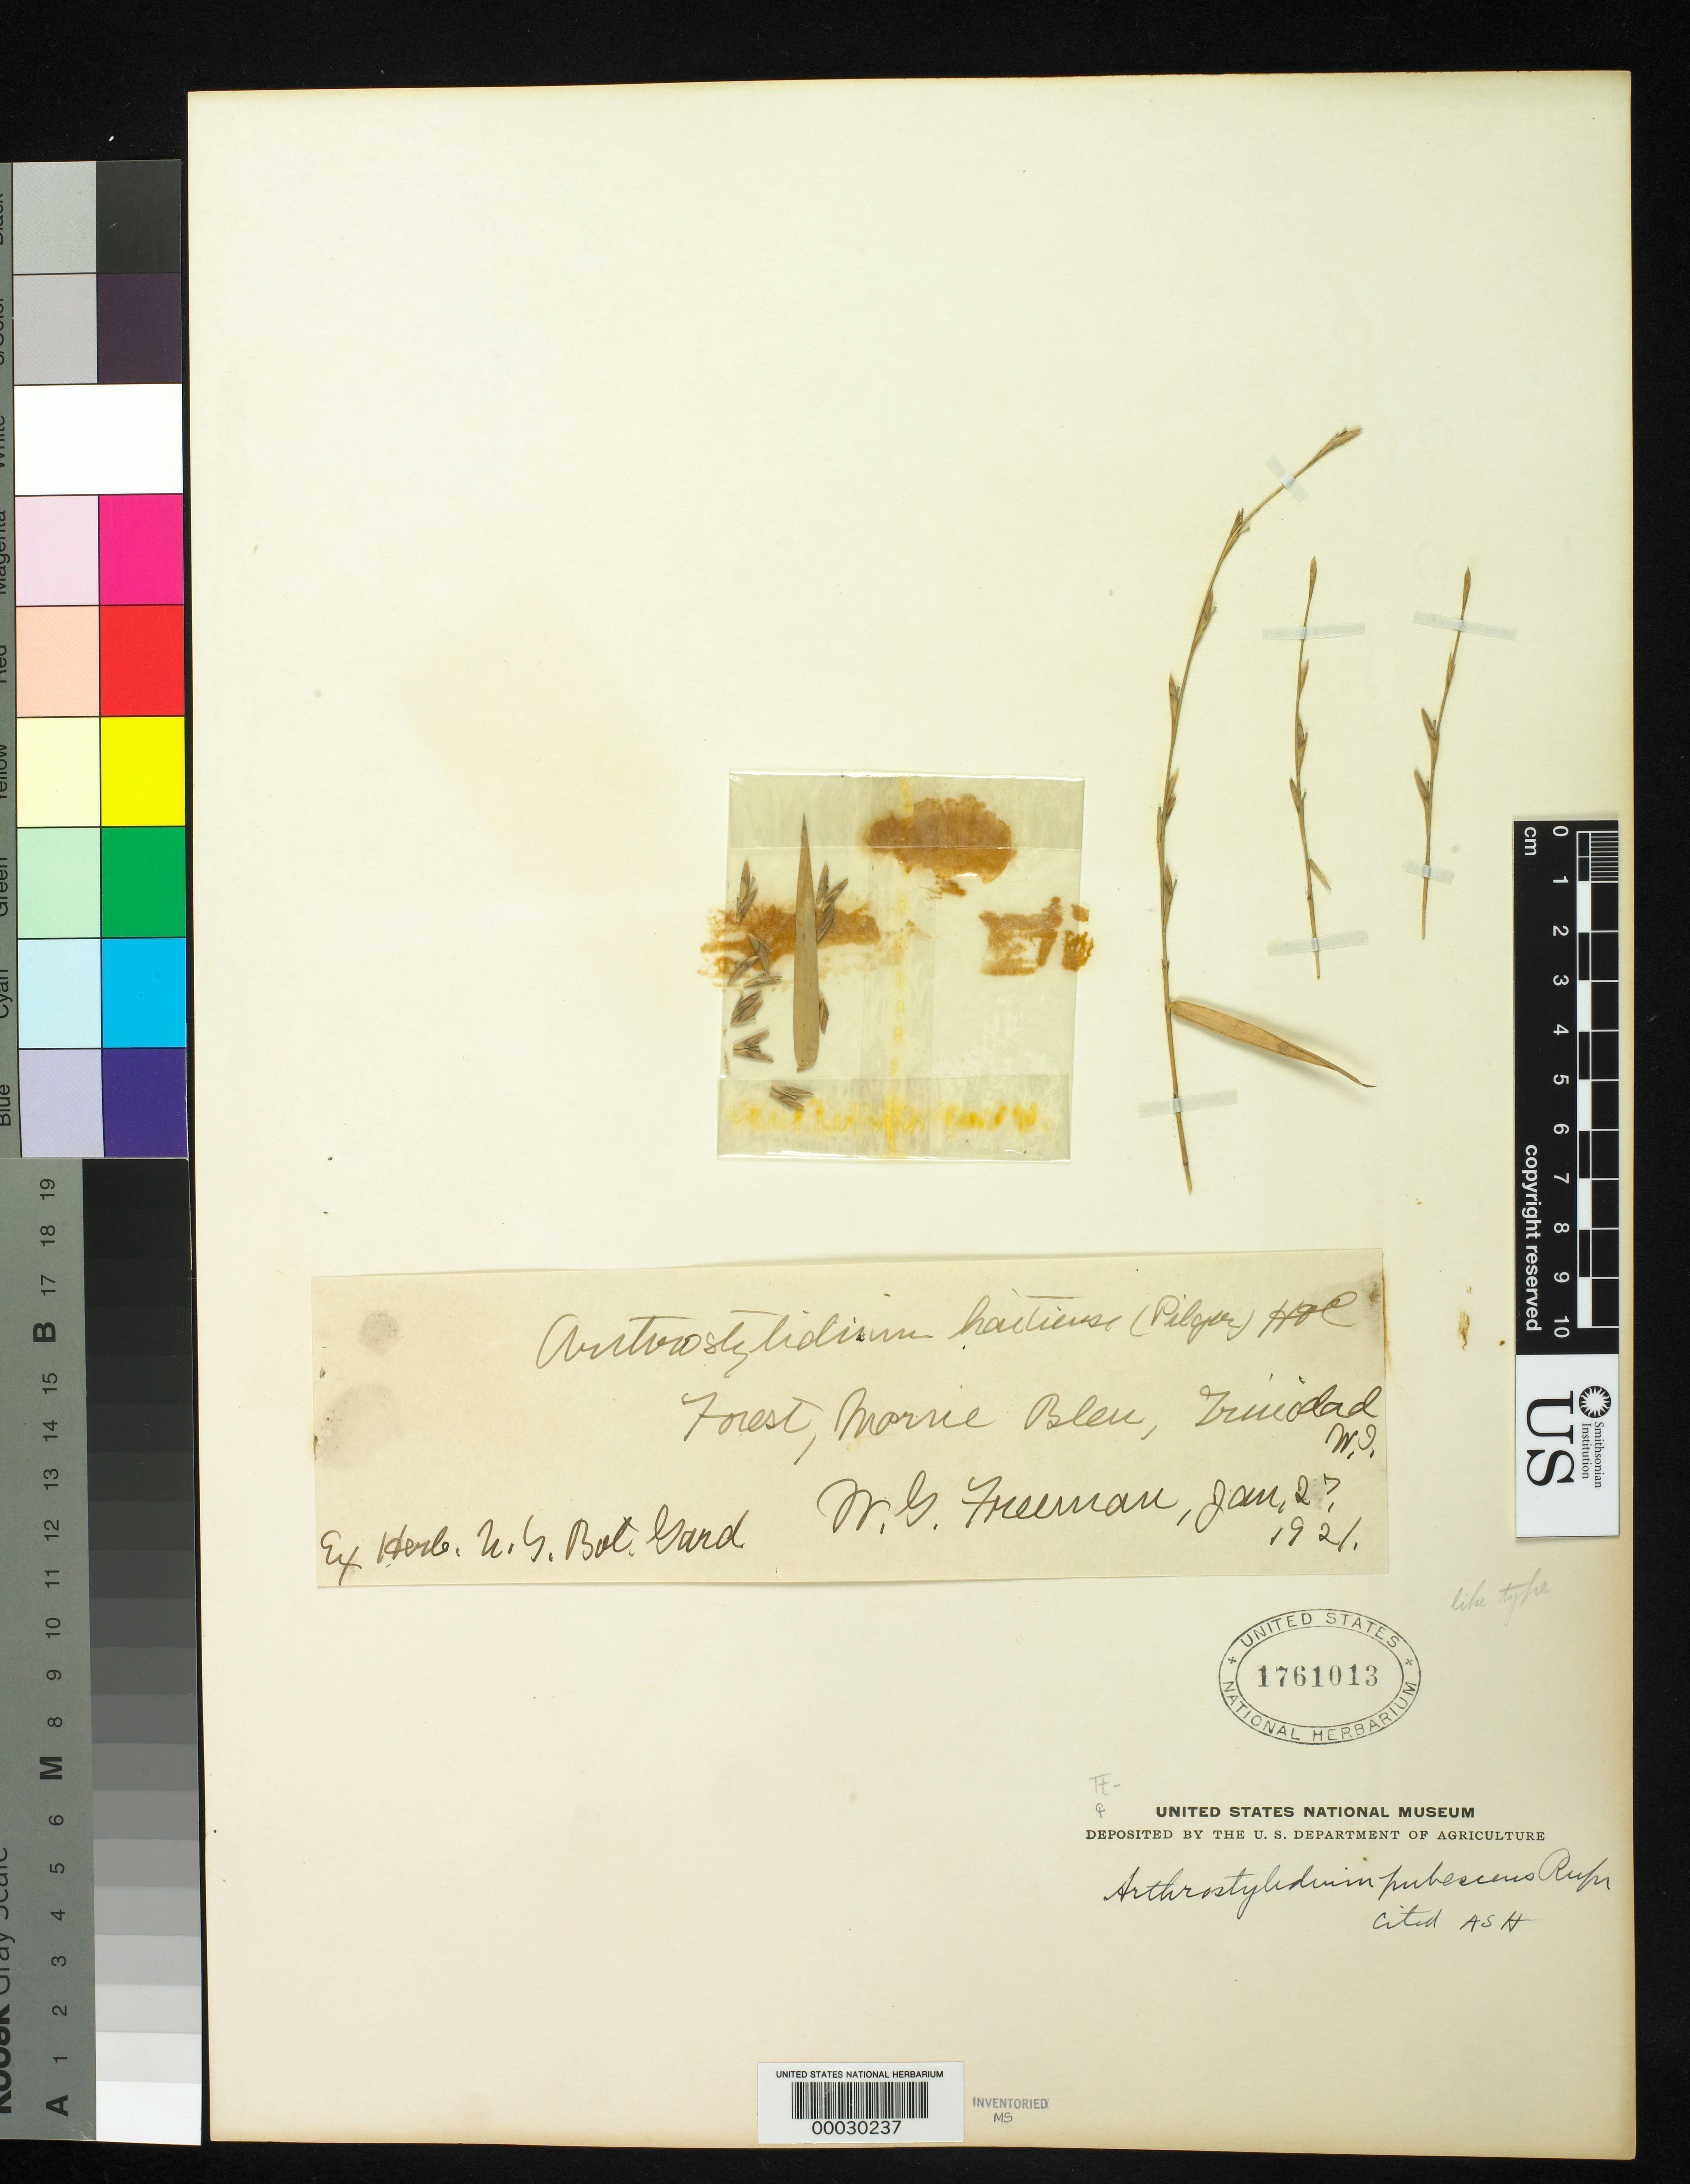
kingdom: Plantae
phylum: Tracheophyta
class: Liliopsida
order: Poales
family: Poaceae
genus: Arthrostylidium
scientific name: Arthrostylidium pubescens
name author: Rupr.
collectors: W. Freeman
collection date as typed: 27 Jan 1921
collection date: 1921-01-27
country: Trinidad and Tobago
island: Trinidad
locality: Moriee bleu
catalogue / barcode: US 1761013